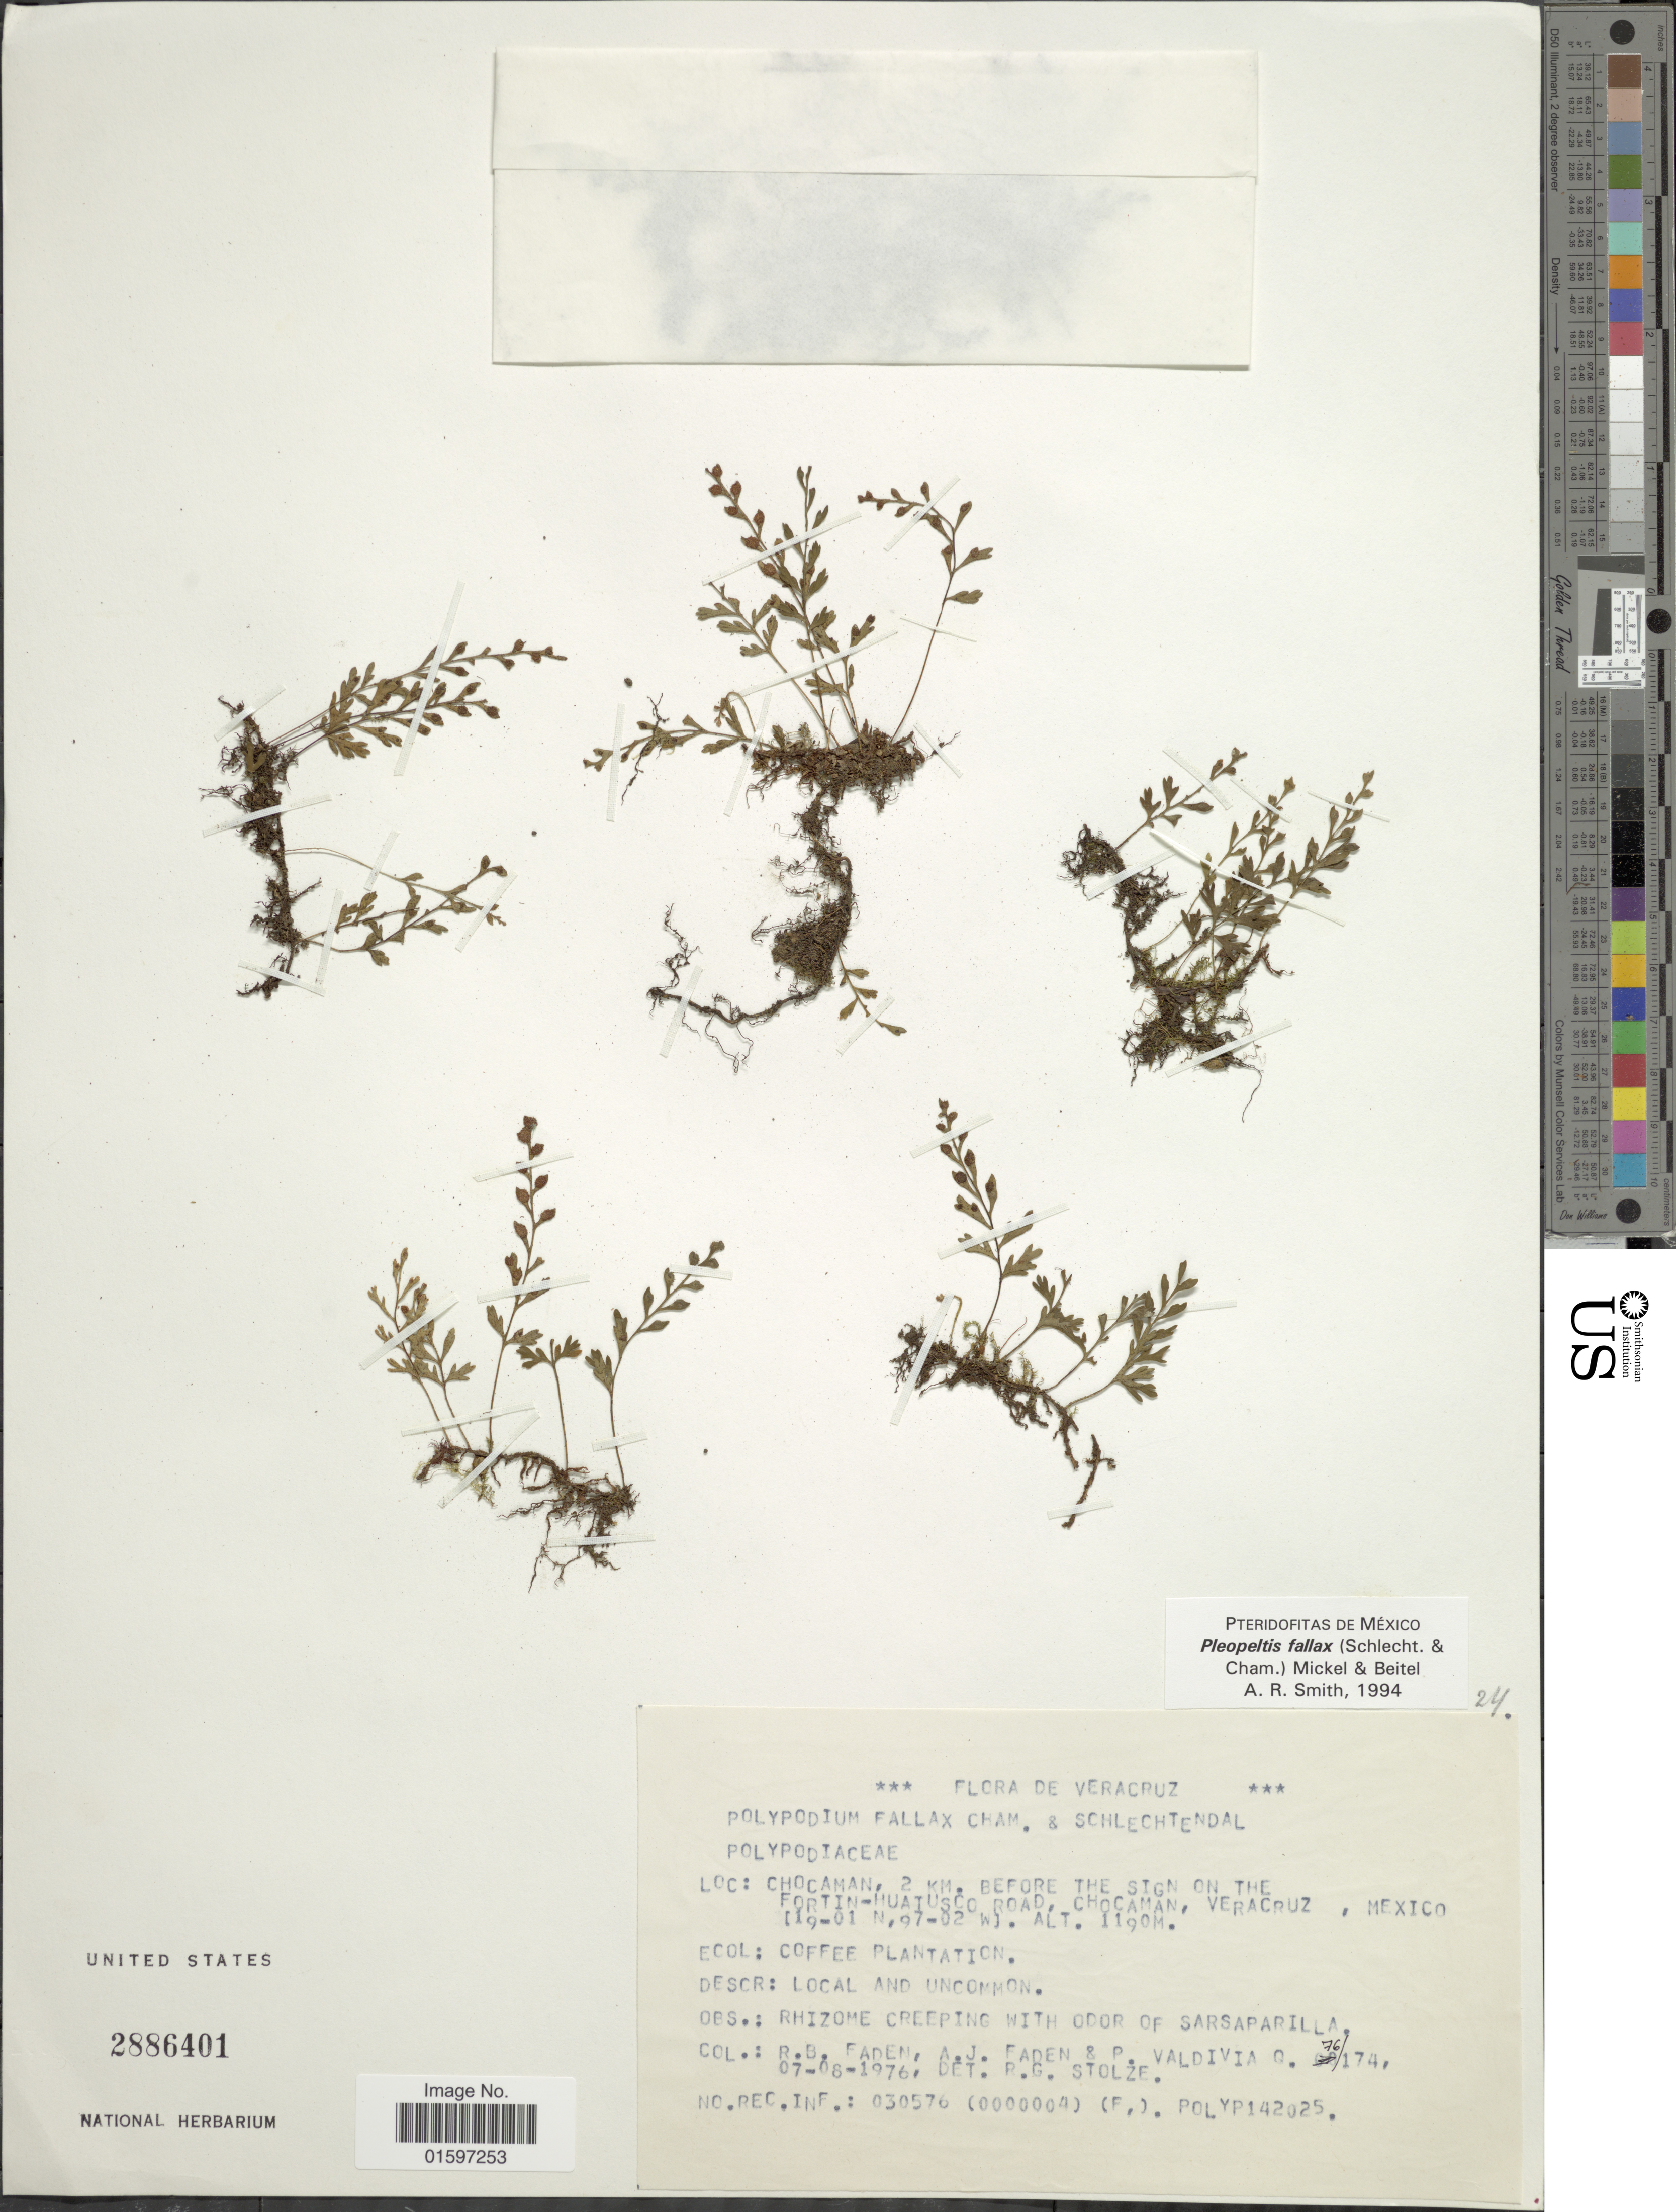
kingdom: Plantae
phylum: Tracheophyta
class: Polypodiopsida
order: Polypodiales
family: Polypodiaceae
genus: Pleopeltis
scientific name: Pleopeltis fallax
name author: (Schltdl. & Cham.) Mickel & Beitel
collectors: R. B. Faden, A. J. Faden & P. E. Valdivia Q.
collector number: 76/174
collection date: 1976-08-07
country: Mexico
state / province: Veracruz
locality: Veracruz, Chocaman, 2 km. before the sign on the Fotin- Huaiusco Road, Chocaman, Veracruz, Mexico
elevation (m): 1190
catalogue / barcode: US 2886401